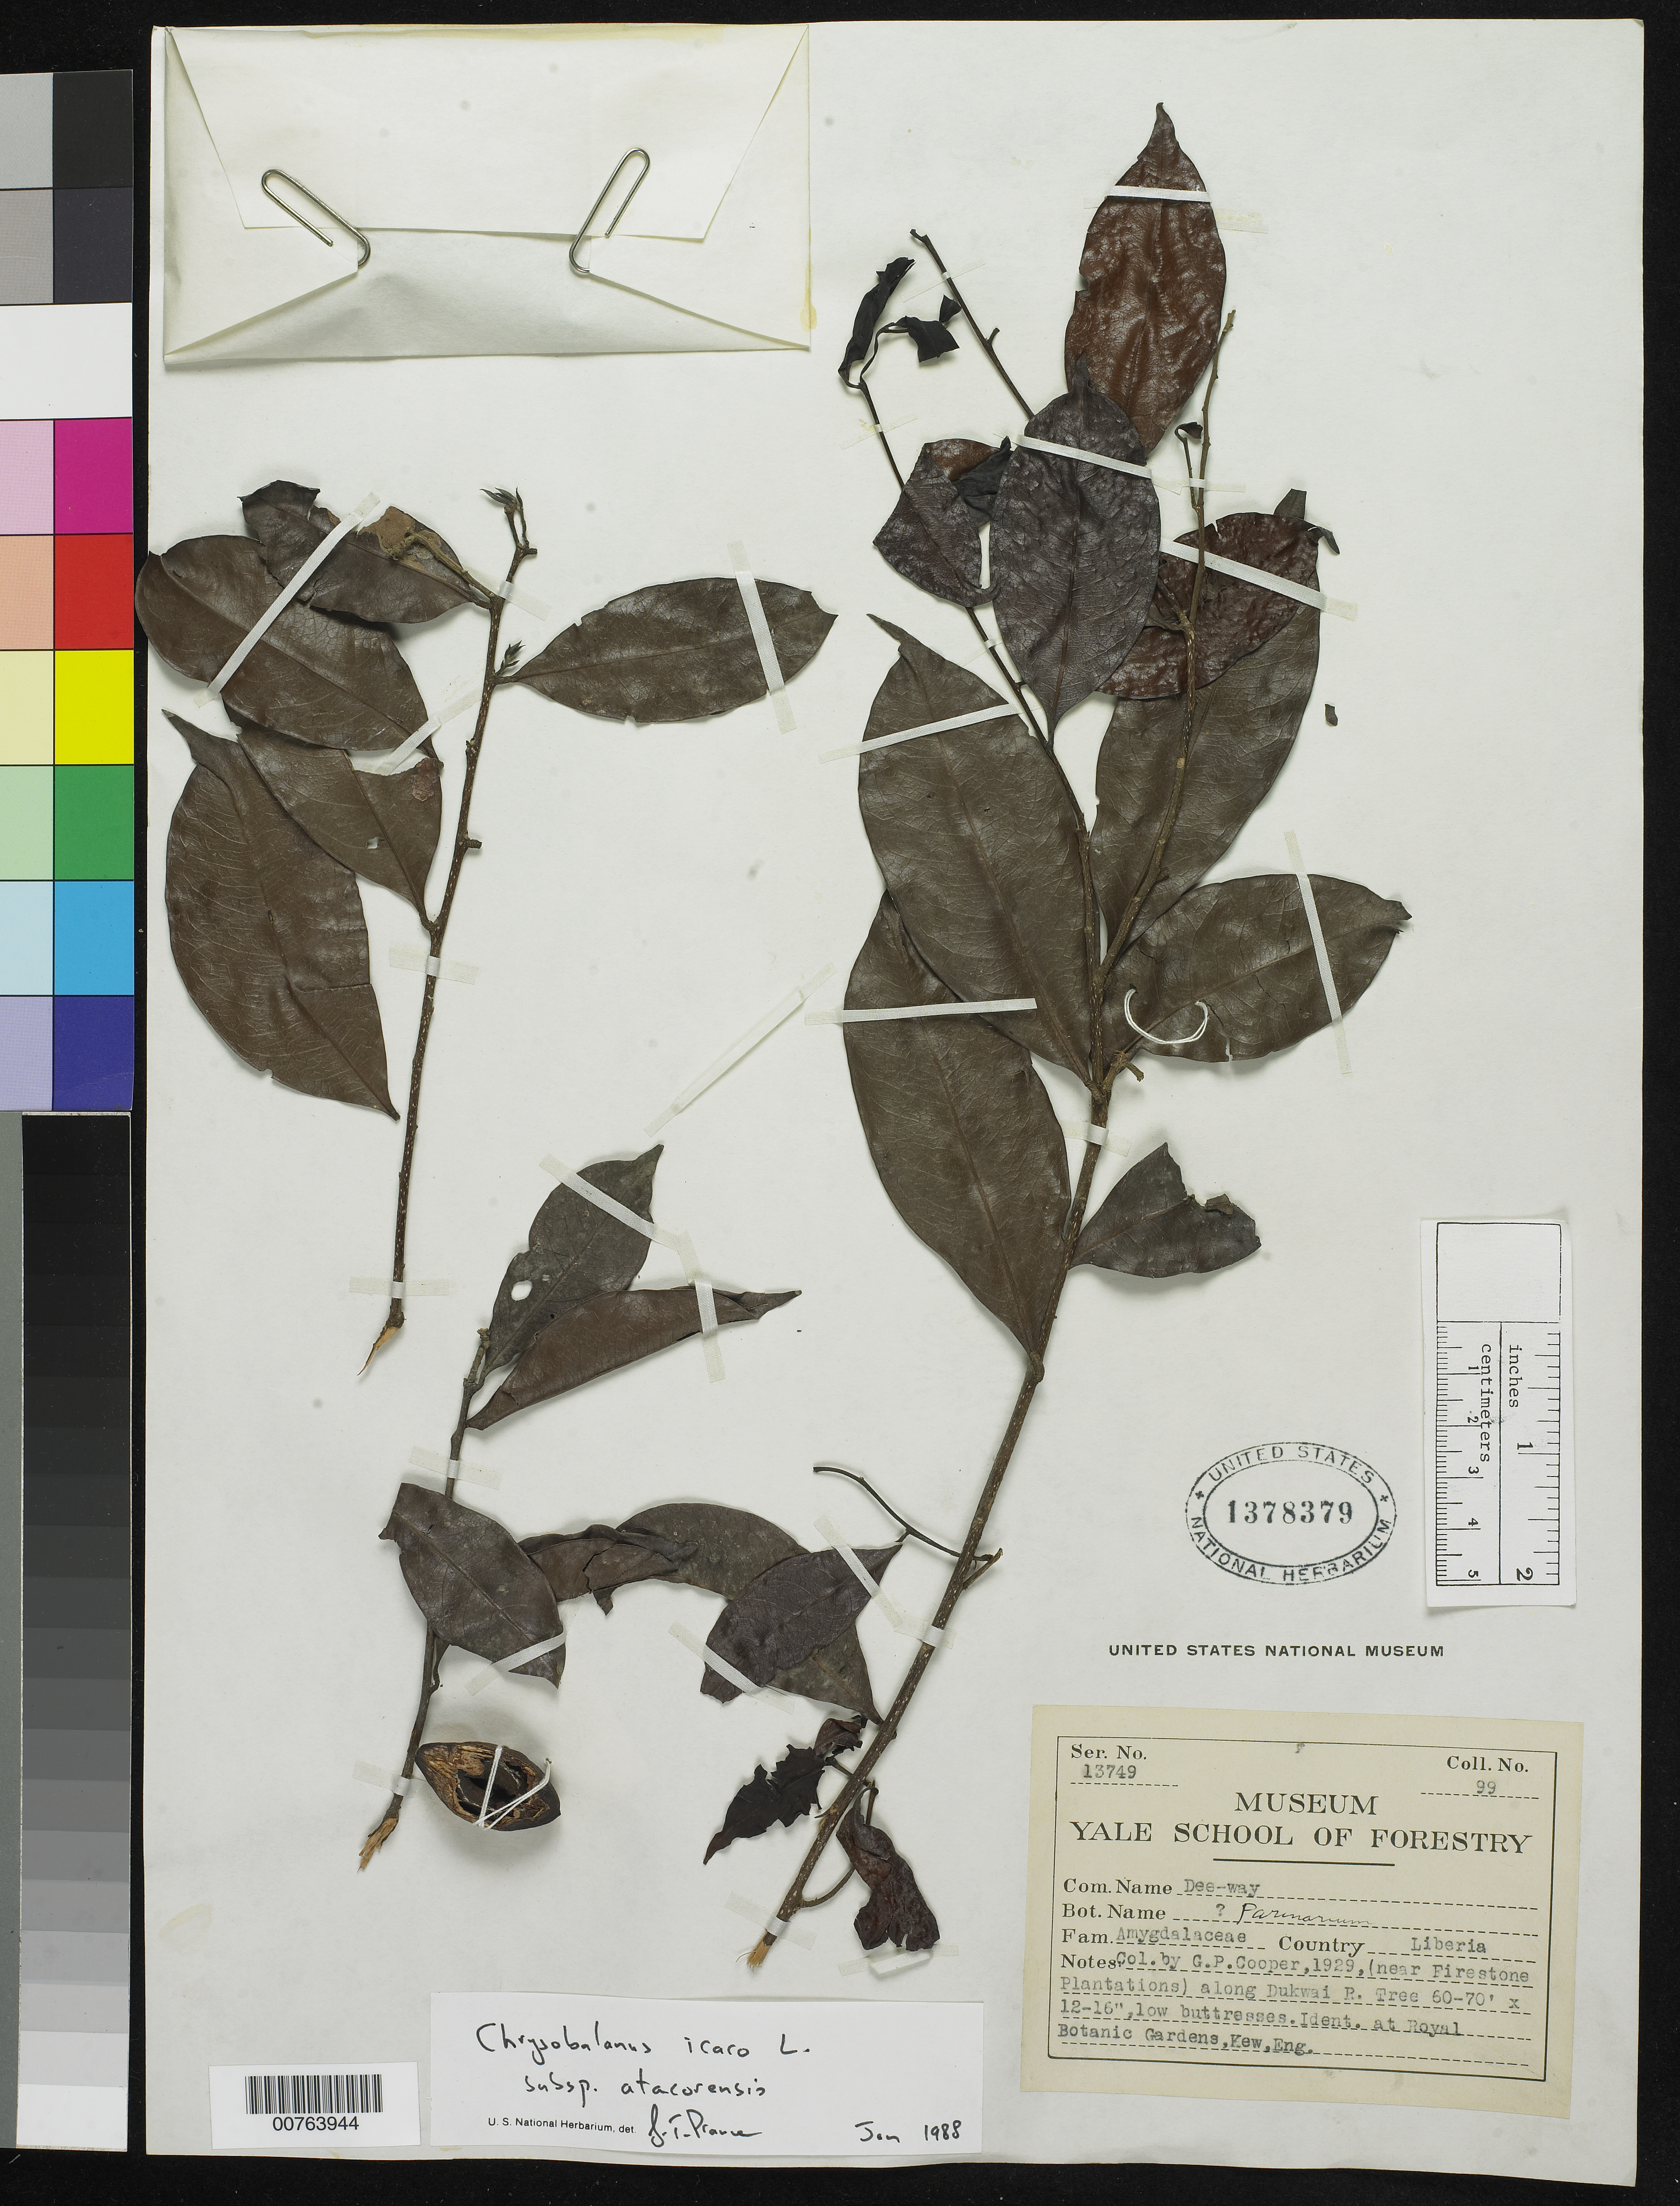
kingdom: Plantae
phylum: Tracheophyta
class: Magnoliopsida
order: Malpighiales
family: Chrysobalanaceae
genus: Chrysobalanus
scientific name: Chrysobalanus icaco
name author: L.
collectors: G. Cooper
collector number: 99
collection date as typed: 1929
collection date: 1929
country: Liberia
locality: (near Firestone Plantations) along Dukwai River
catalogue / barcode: US 1378379